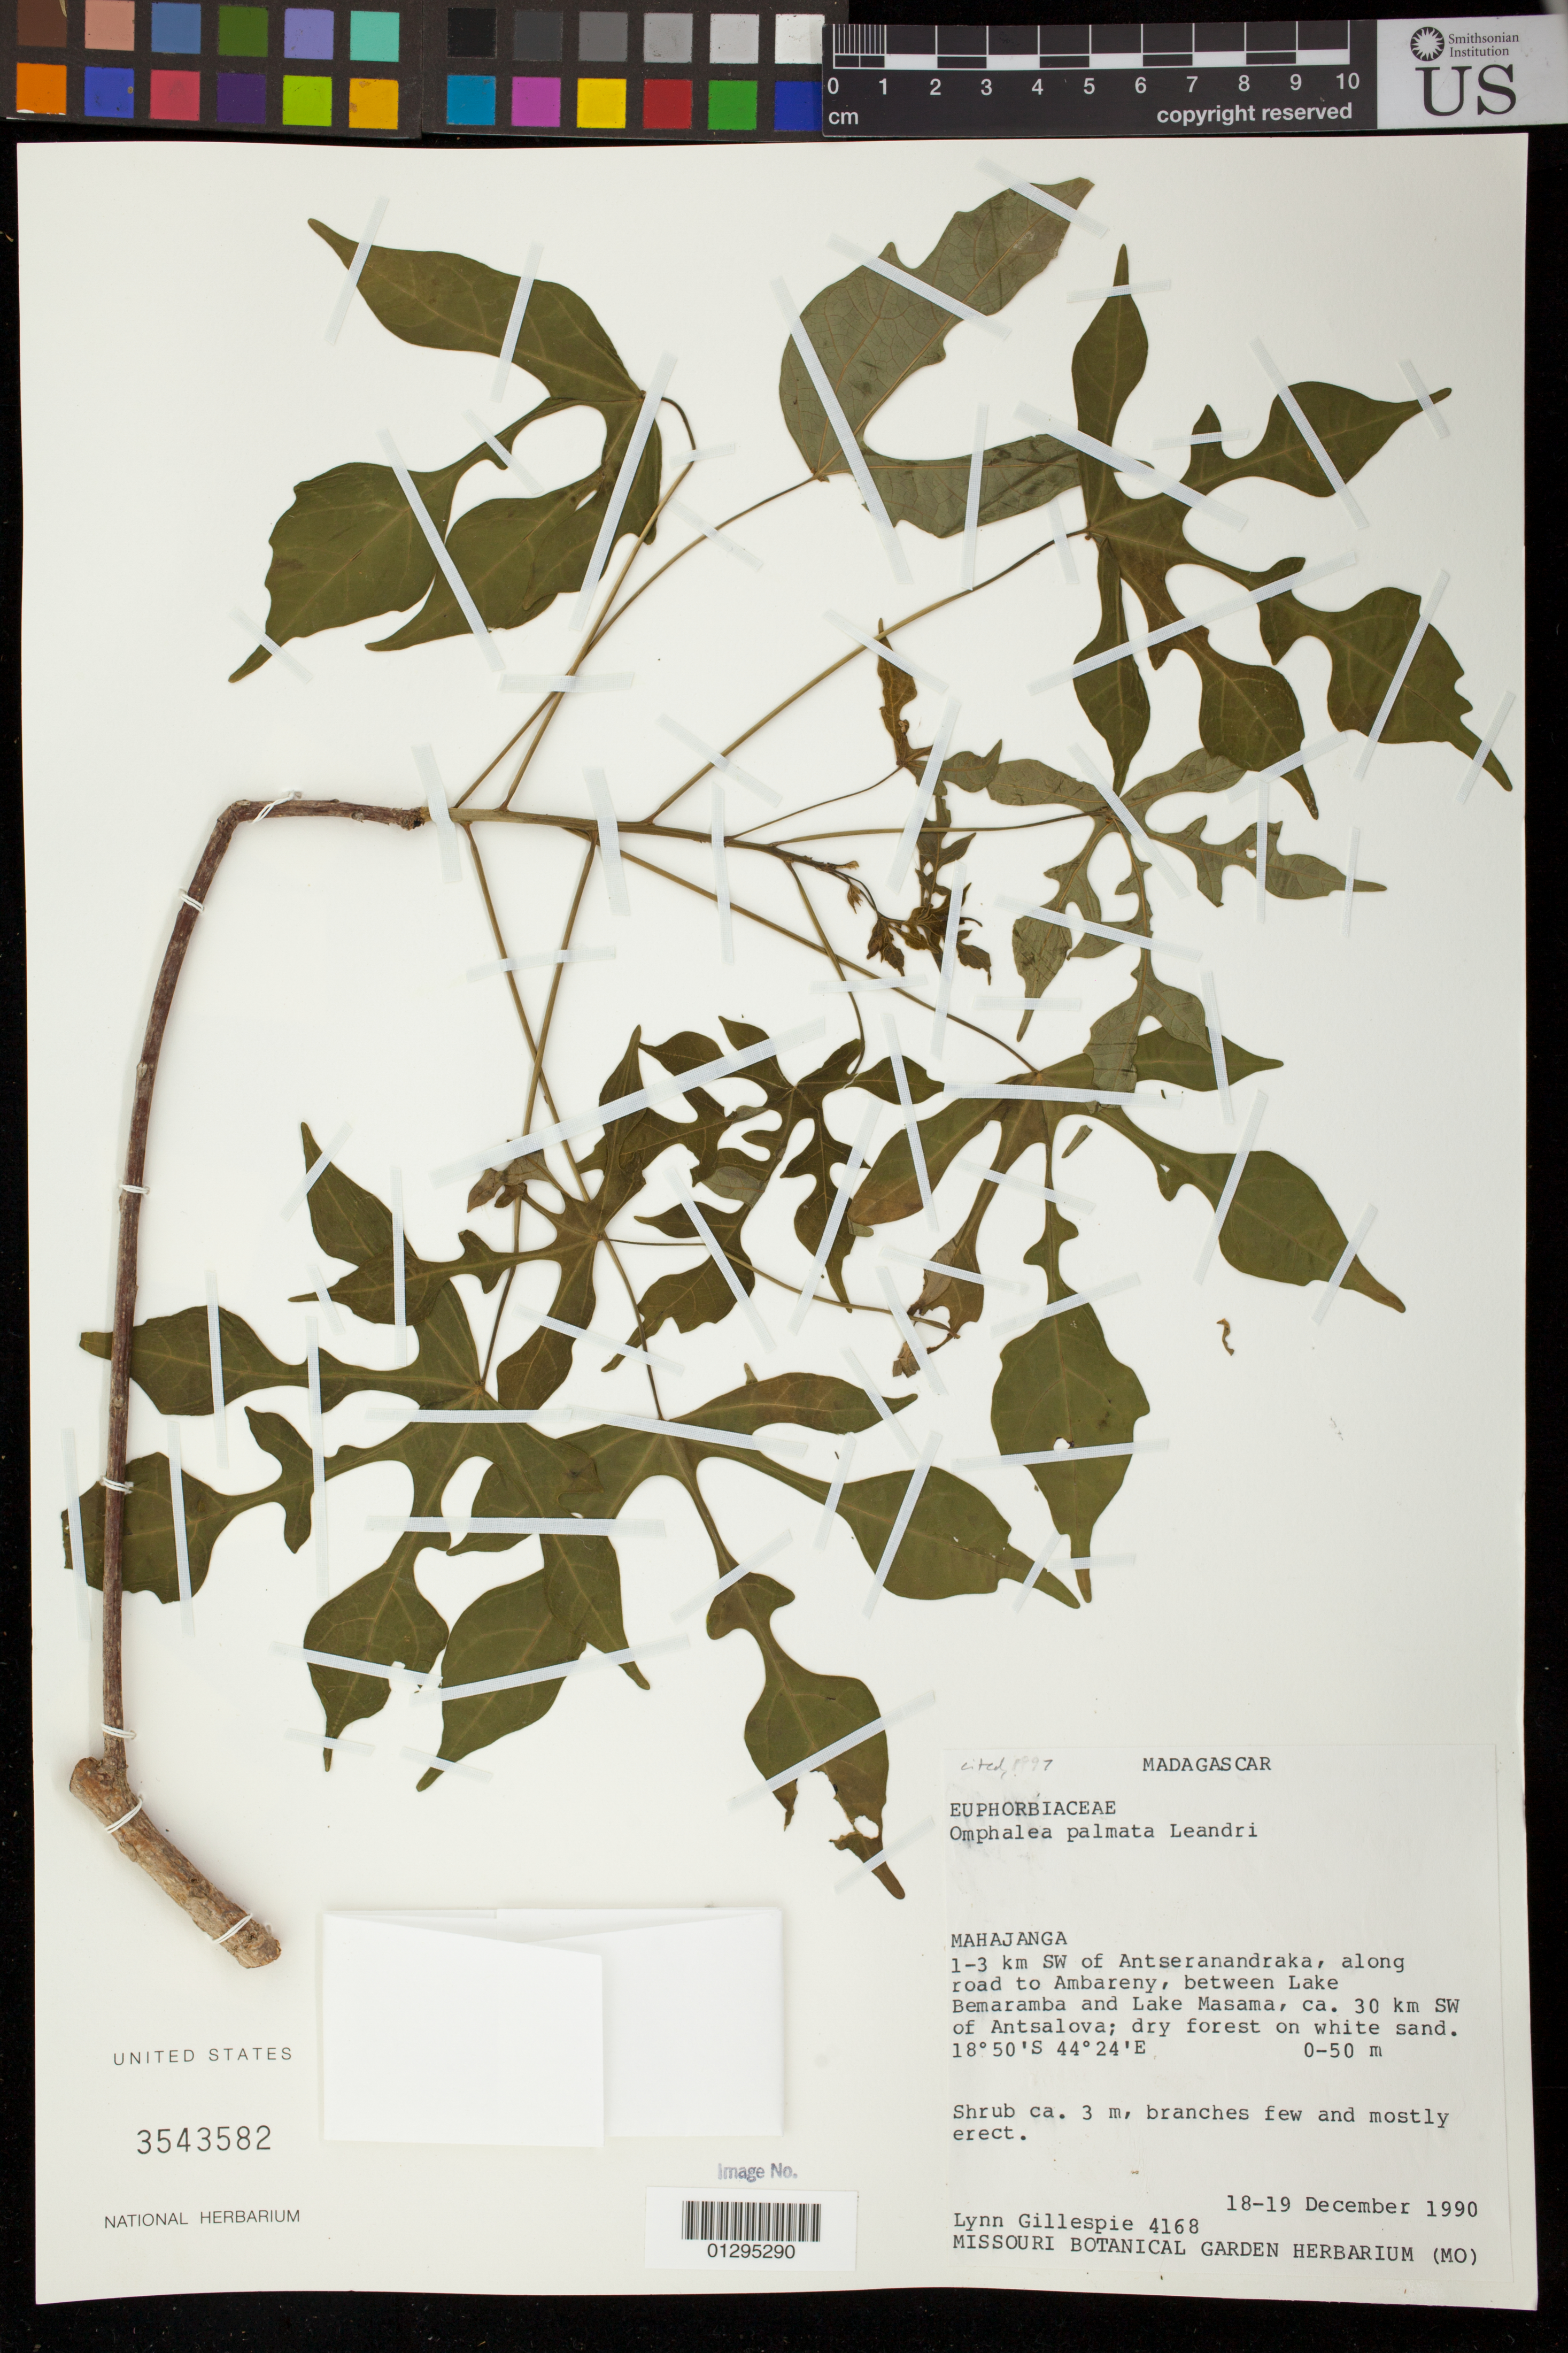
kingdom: Plantae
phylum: Tracheophyta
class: Magnoliopsida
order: Malpighiales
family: Euphorbiaceae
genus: Omphalea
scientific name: Omphalea palmata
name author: Leandri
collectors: L. J. Gillespie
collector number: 4168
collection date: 1990-12-18/1990-12-19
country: Madagascar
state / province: Boeny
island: Madagascar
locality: Mahajanga. 1-3 km SW of Antseranandraka, along road to Ambareny, between Lake Bemaramba and Lake Masama, ca. 30 km SW of Antsalova.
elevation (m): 0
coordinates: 18°50'S, 44°24'E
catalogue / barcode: US 3543582